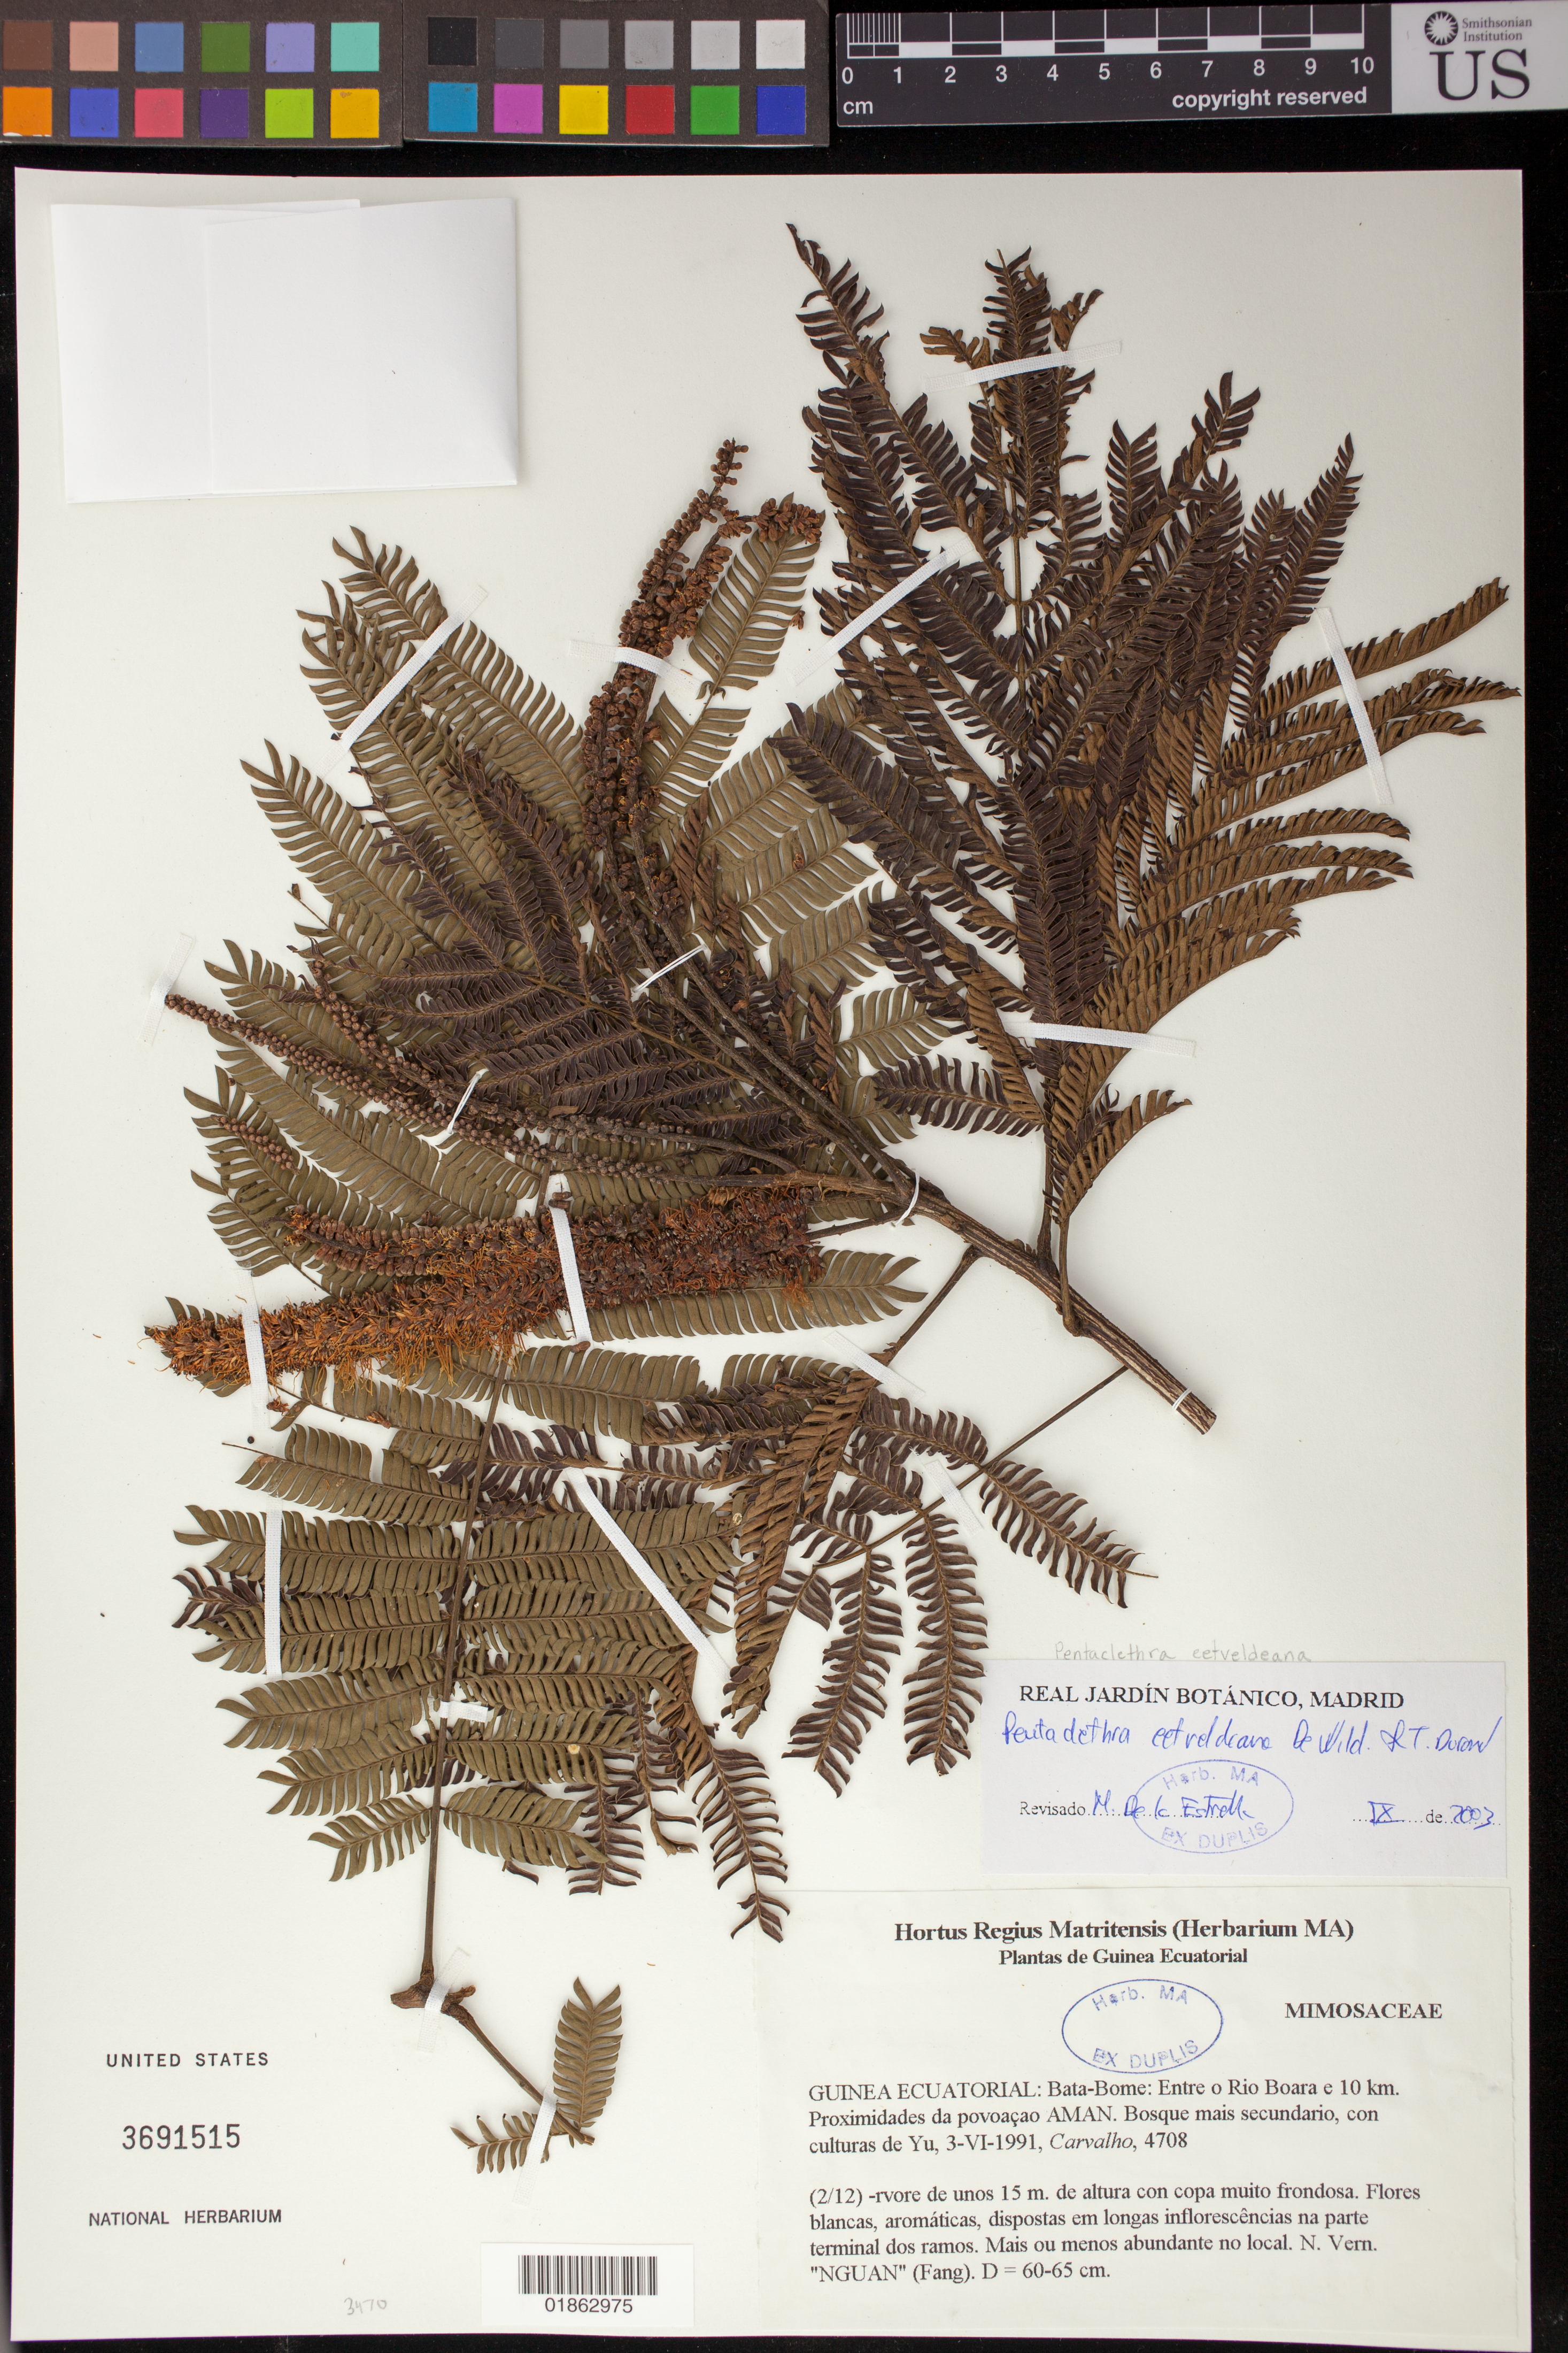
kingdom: Plantae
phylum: Tracheophyta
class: Magnoliopsida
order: Fabales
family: Fabaceae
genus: Pentaclethra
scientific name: Pentaclethra eetveldeana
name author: De Wild. & Durand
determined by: de la Estrella, M.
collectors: Carvalho, --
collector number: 4708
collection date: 1991-06-03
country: Equatorial Guinea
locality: Guinea Ecuatorial: Bata-Bome: Entre o Rio Boara e 10 km. Proximidades da povoacao AMAN.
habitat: Bosque mais secundario, con culturas de Yu.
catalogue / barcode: US 3691515